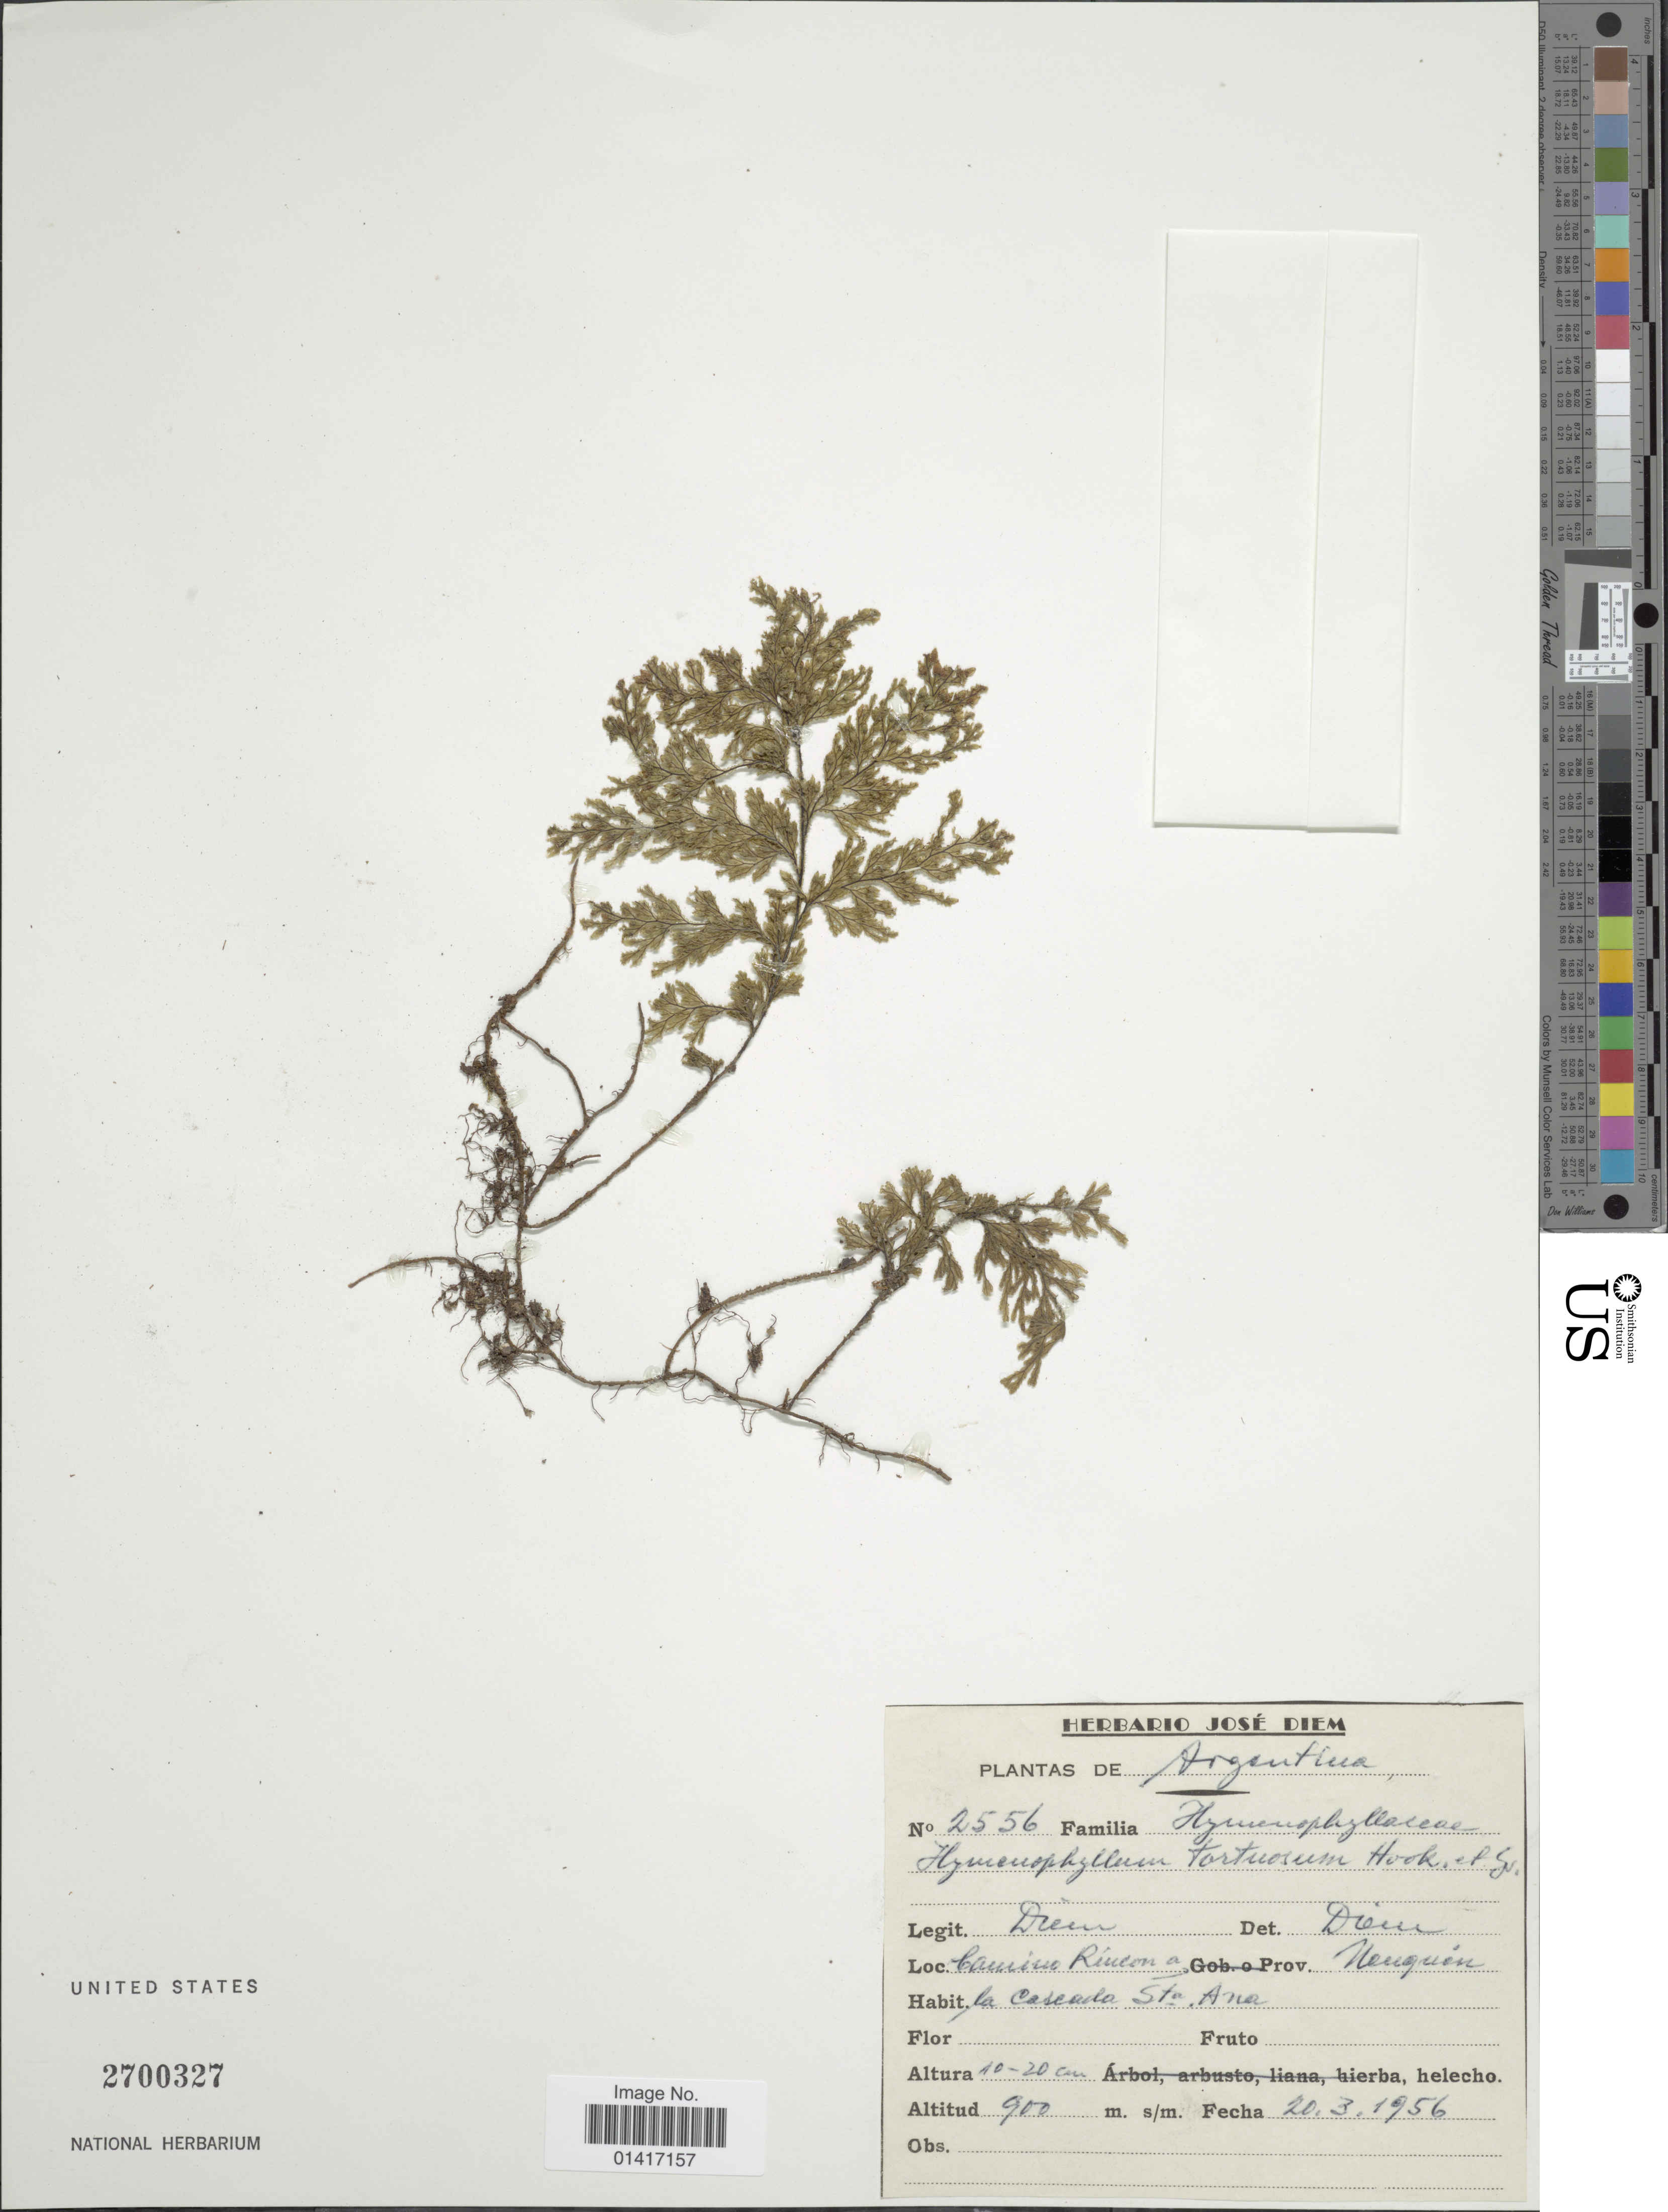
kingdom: Plantae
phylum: Tracheophyta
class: Polypodiopsida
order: Hymenophyllales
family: Hymenophyllaceae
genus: Hymenophyllum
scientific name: Hymenophyllum tortuosum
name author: Hook. & Grev.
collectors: Diem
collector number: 2556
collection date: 1956-03-20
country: Argentina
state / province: Neuquen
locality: Camillo Rincon a La Cascada Sta. Ana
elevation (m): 900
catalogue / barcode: US 2700327